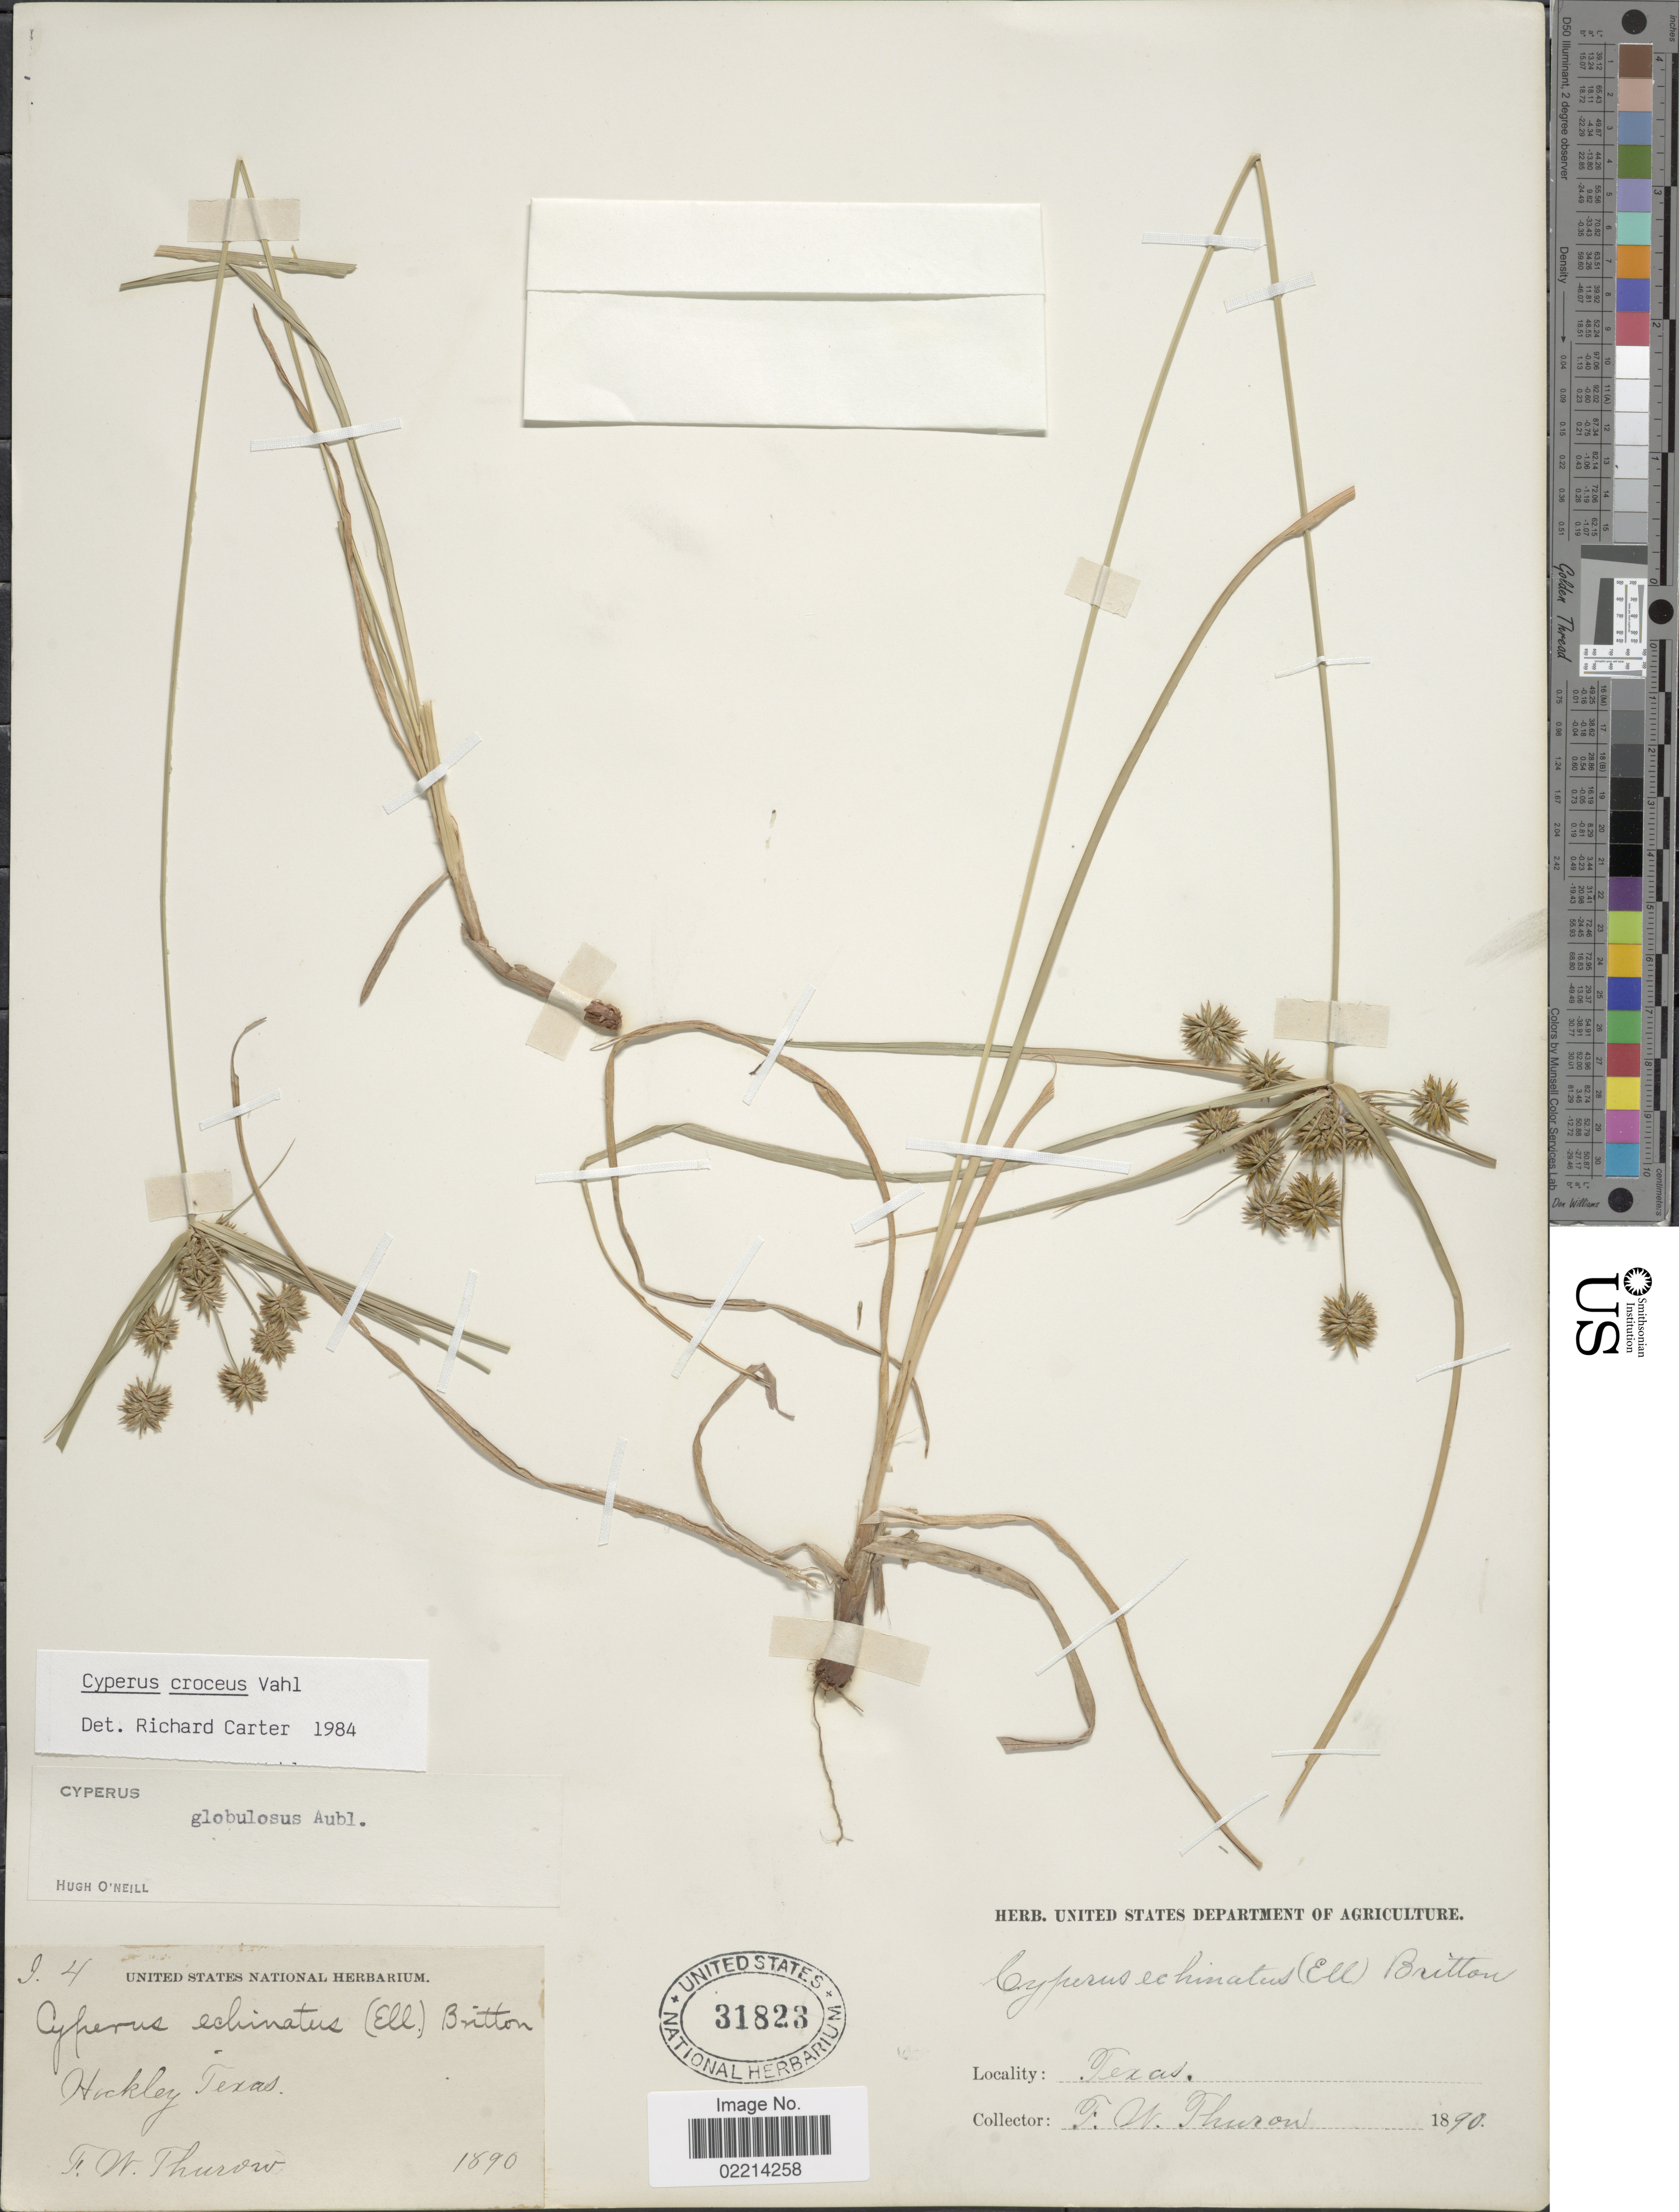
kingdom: Plantae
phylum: Tracheophyta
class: Liliopsida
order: Poales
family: Cyperaceae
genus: Cyperus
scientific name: Cyperus croceus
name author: Vahl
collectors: F. Thuron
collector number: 4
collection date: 1890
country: United States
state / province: Texas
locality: Hockley Texas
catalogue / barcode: US 31823